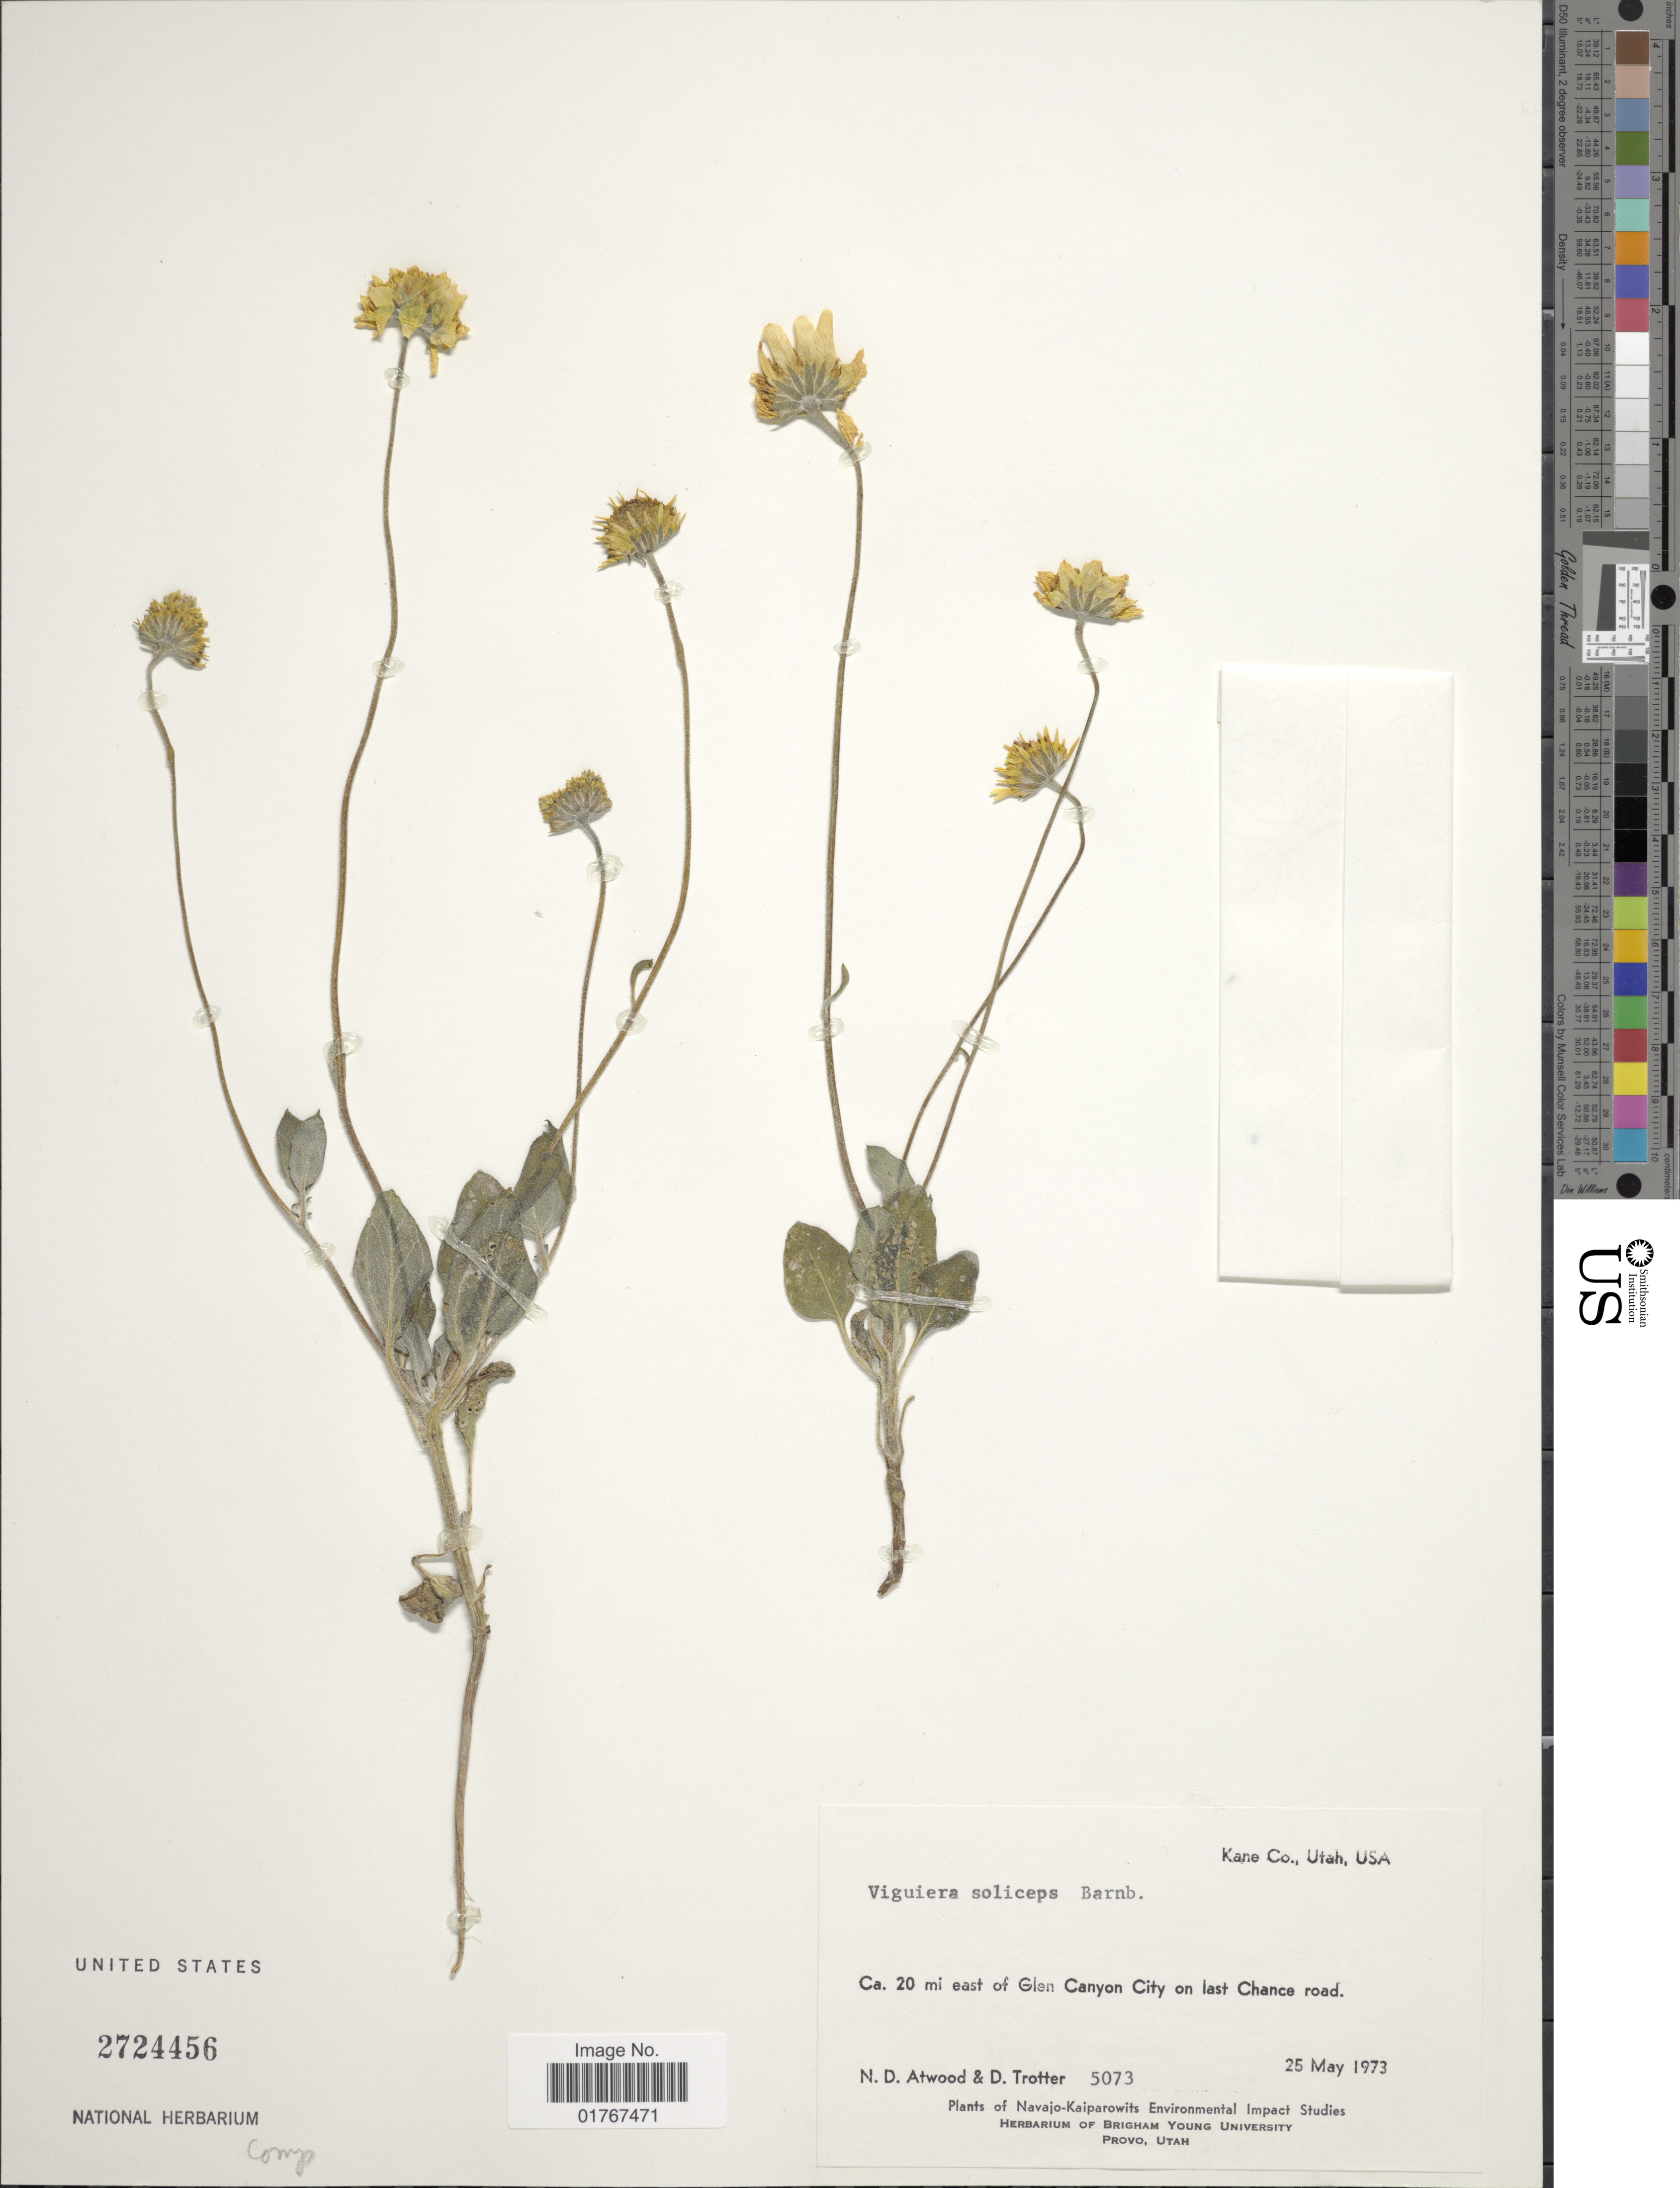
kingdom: Plantae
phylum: Tracheophyta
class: Magnoliopsida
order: Asterales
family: Asteraceae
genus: Viguiera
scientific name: Viguiera soliceps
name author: Barneby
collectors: N. Atwood & D. Trotter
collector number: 5073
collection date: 1973-05-25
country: United States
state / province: Utah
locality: Kane Co. Ca. 20 mi east of Glen Canyon City on last Chance road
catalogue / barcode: US 2724456